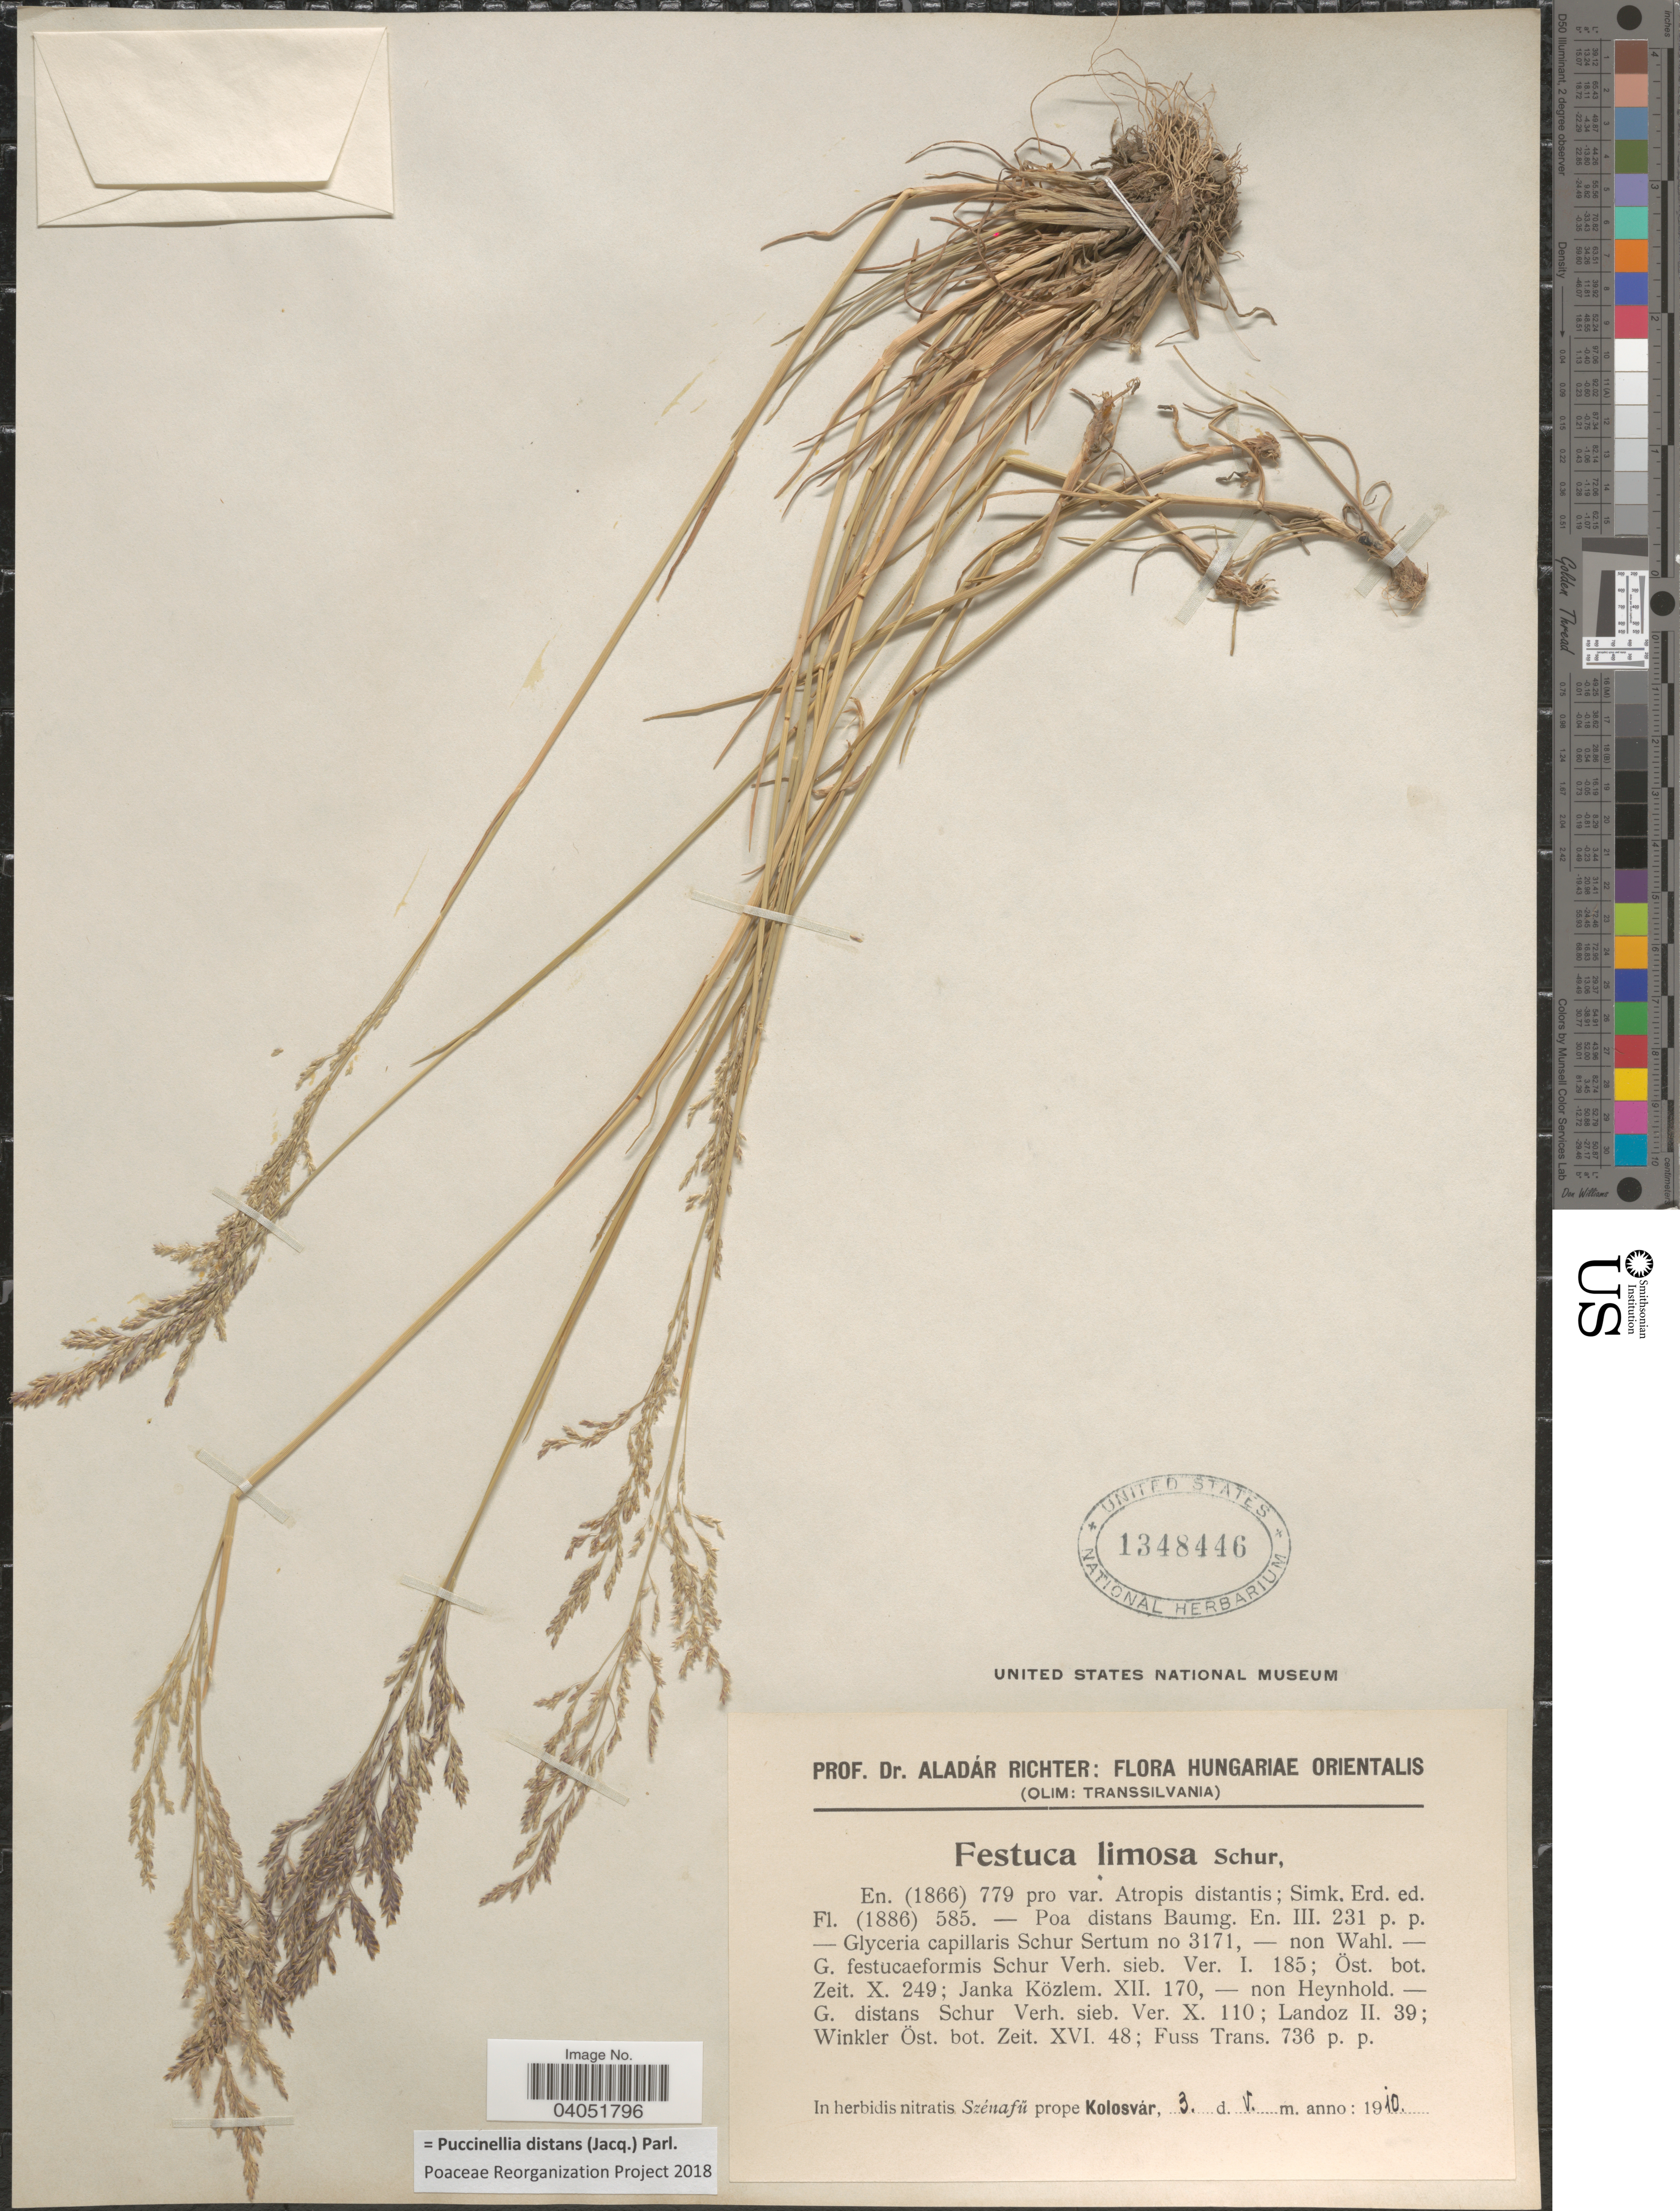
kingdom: Plantae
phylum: Tracheophyta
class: Liliopsida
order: Poales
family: Poaceae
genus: Puccinellia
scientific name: Puccinellia distans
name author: (Jacq.) Parl.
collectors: A. Richter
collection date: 1910-05-03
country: Hungary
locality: Hungariae Orientalis. (Olim: Transsilvania). In herbidis nitratis Szénafü prope Kolosvár.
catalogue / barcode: US 1348446